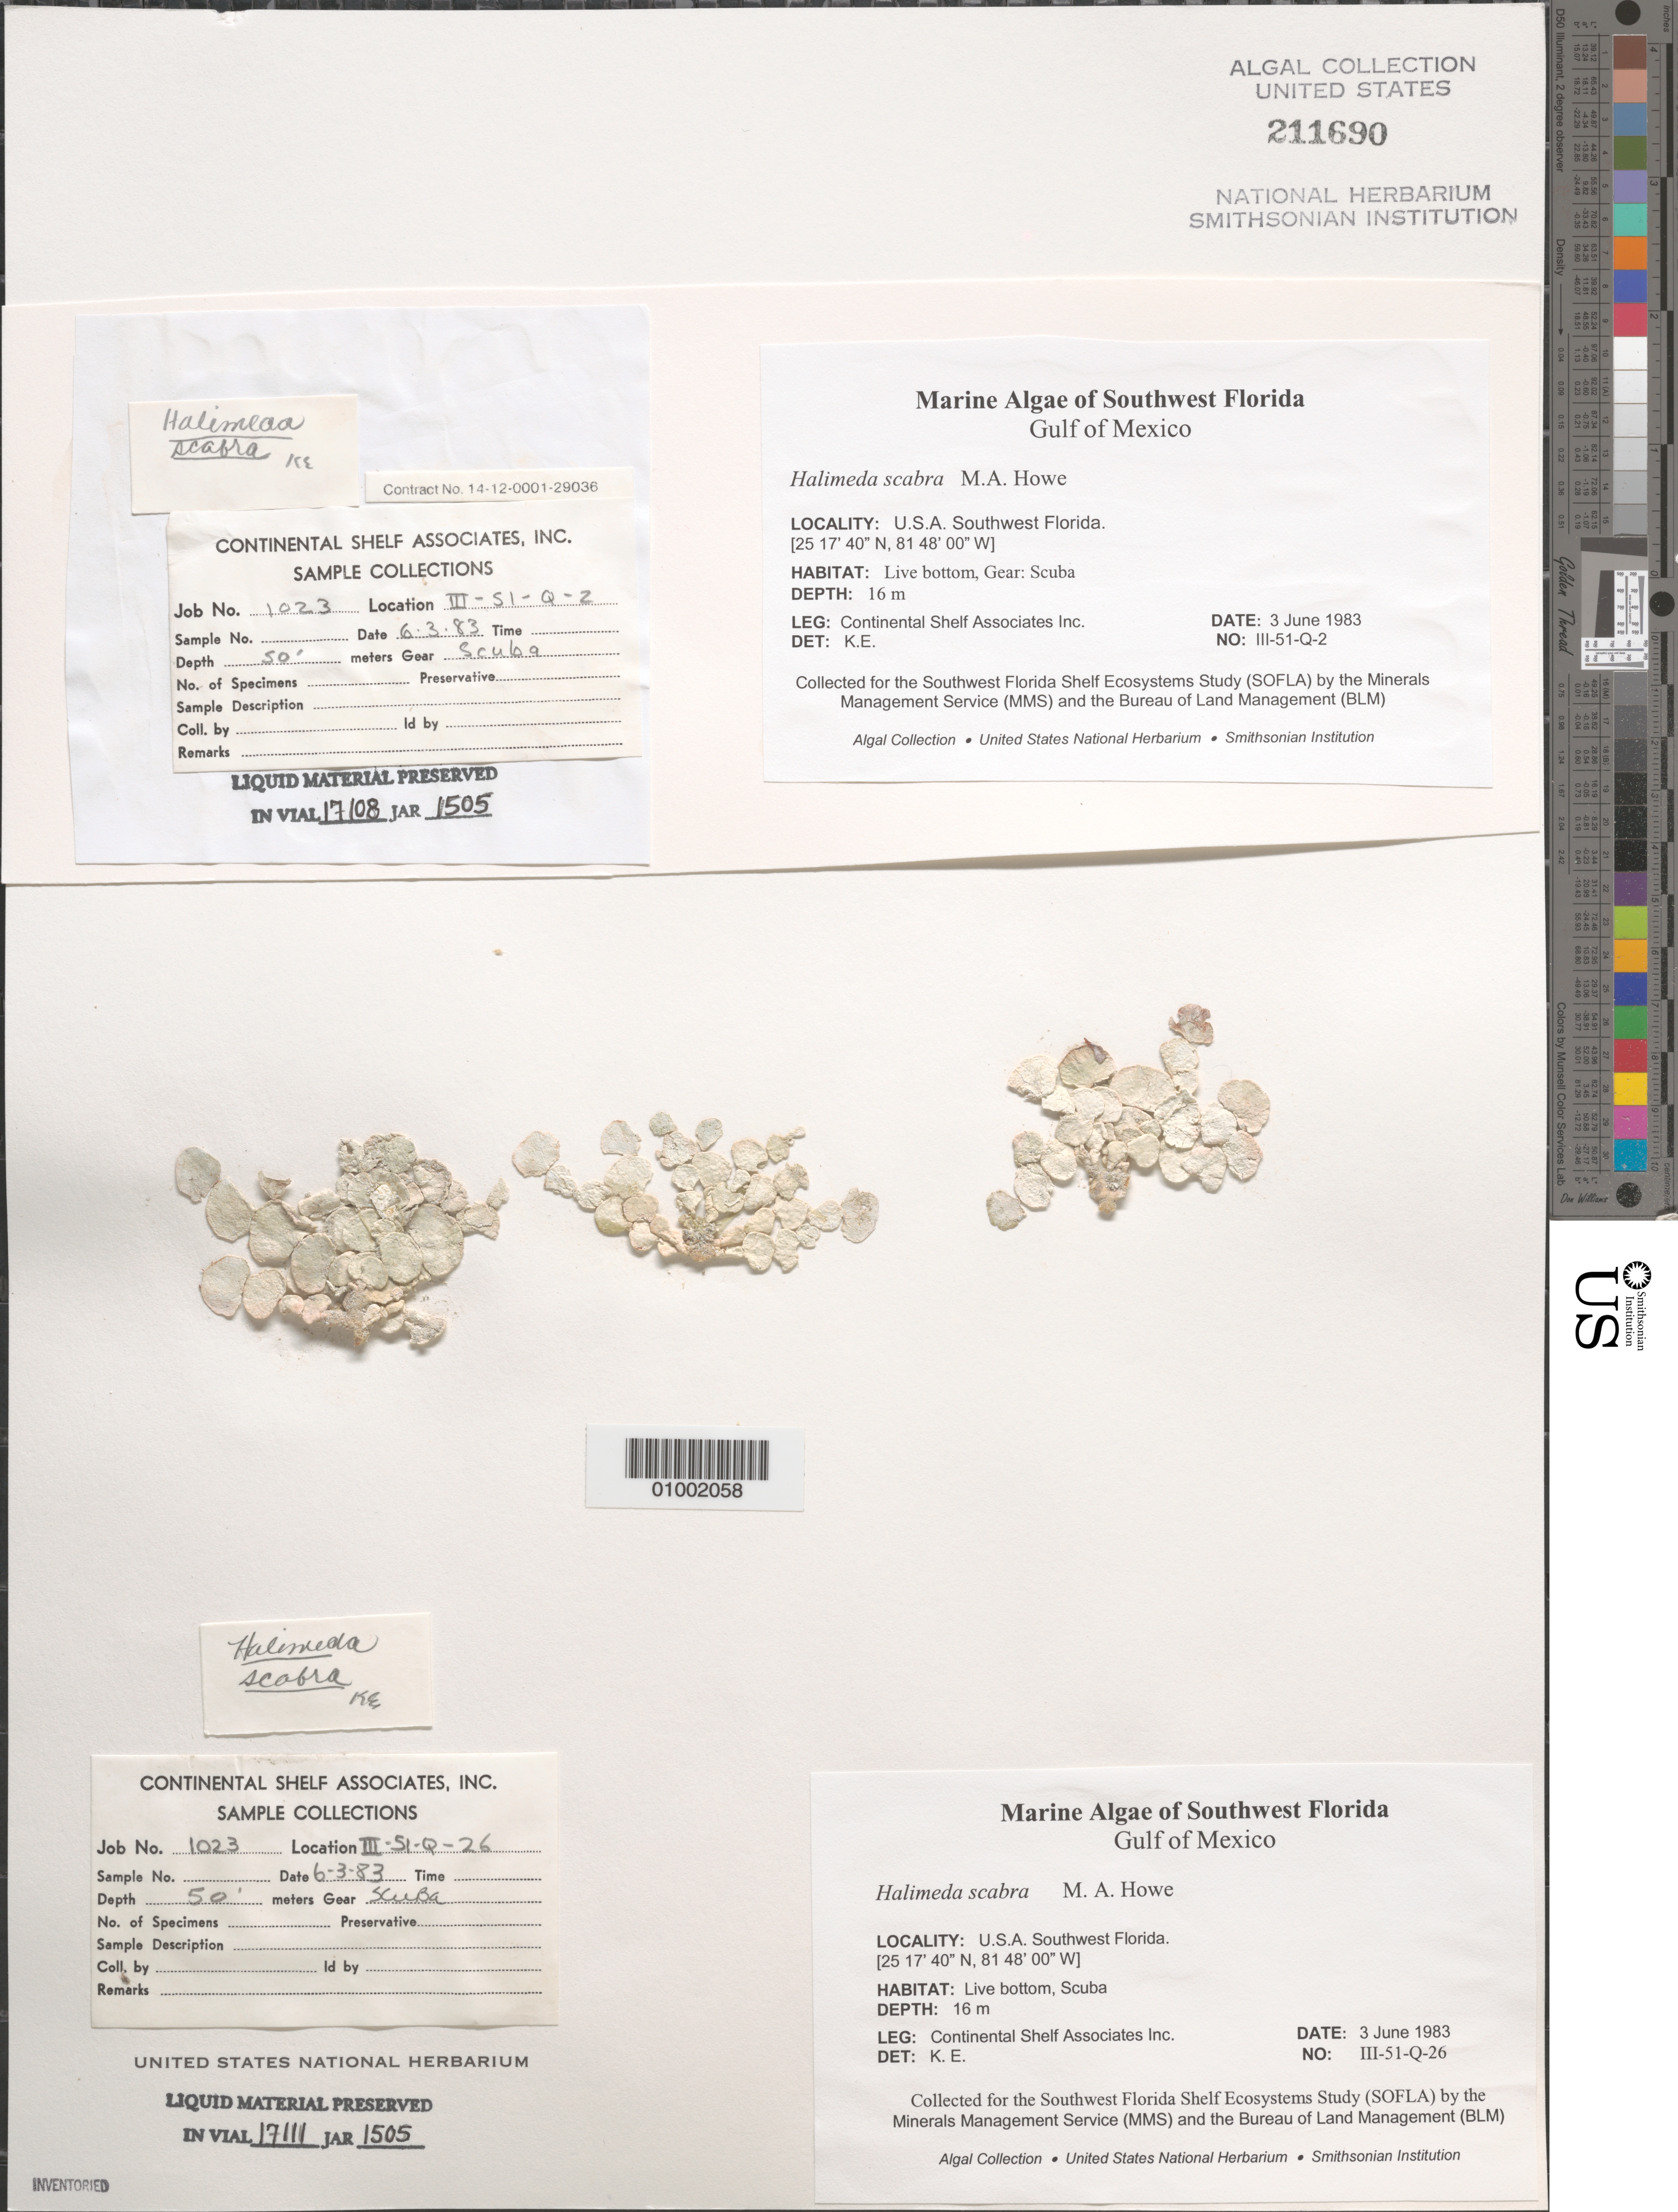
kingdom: Plantae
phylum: Chlorophyta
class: Ulvophyceae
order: Bryopsidales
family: Halimedaceae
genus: Halimeda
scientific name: Halimeda scabra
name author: M. Howe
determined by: E., K.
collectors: Continental Shelf Associates Inc.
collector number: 1023-III-51-Q-2 & 1023-III-51-Q-26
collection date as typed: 03 Jun 1983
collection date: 1983-06-03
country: United States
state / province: Florida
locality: Gulf of Mexico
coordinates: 25 17'40"N, 81 48'00"W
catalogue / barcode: US 211690